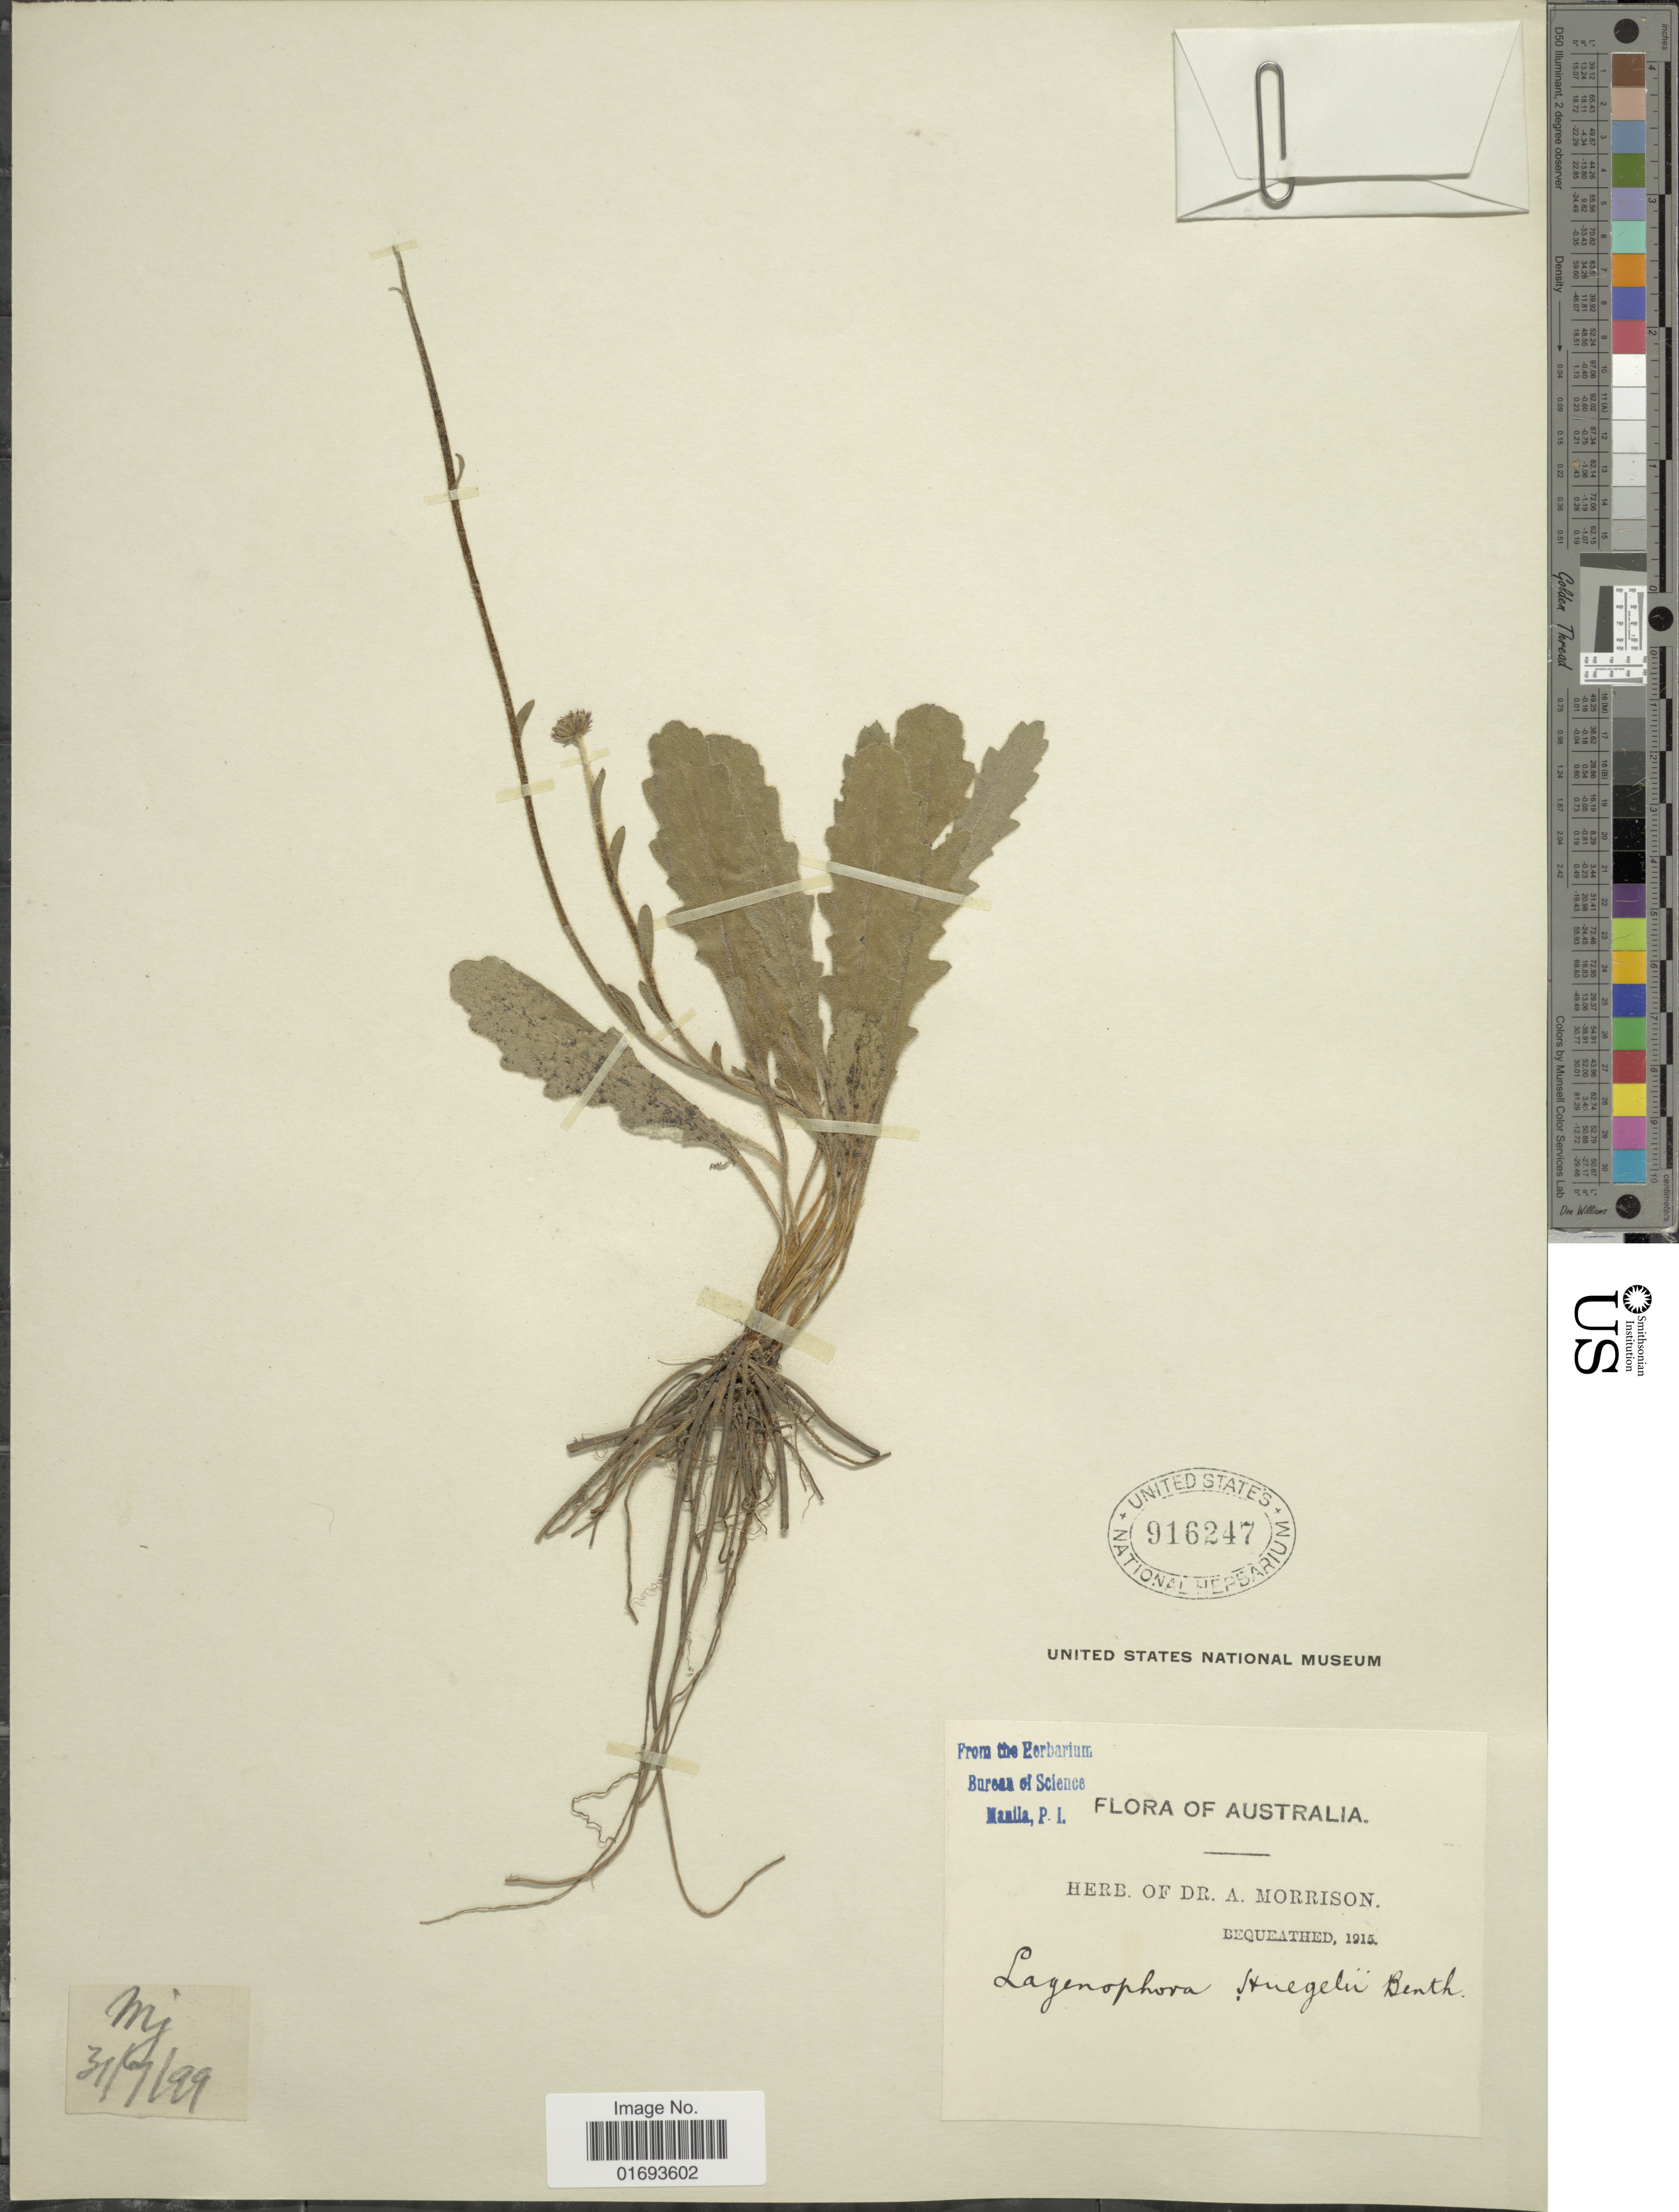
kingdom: Plantae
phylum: Tracheophyta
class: Magnoliopsida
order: Asterales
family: Asteraceae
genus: Lagenophora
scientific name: Lagenophora huegelii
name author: Benth.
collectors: ex herb. Dr. A. Morrison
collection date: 1915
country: Australia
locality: Australia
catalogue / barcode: US 916247